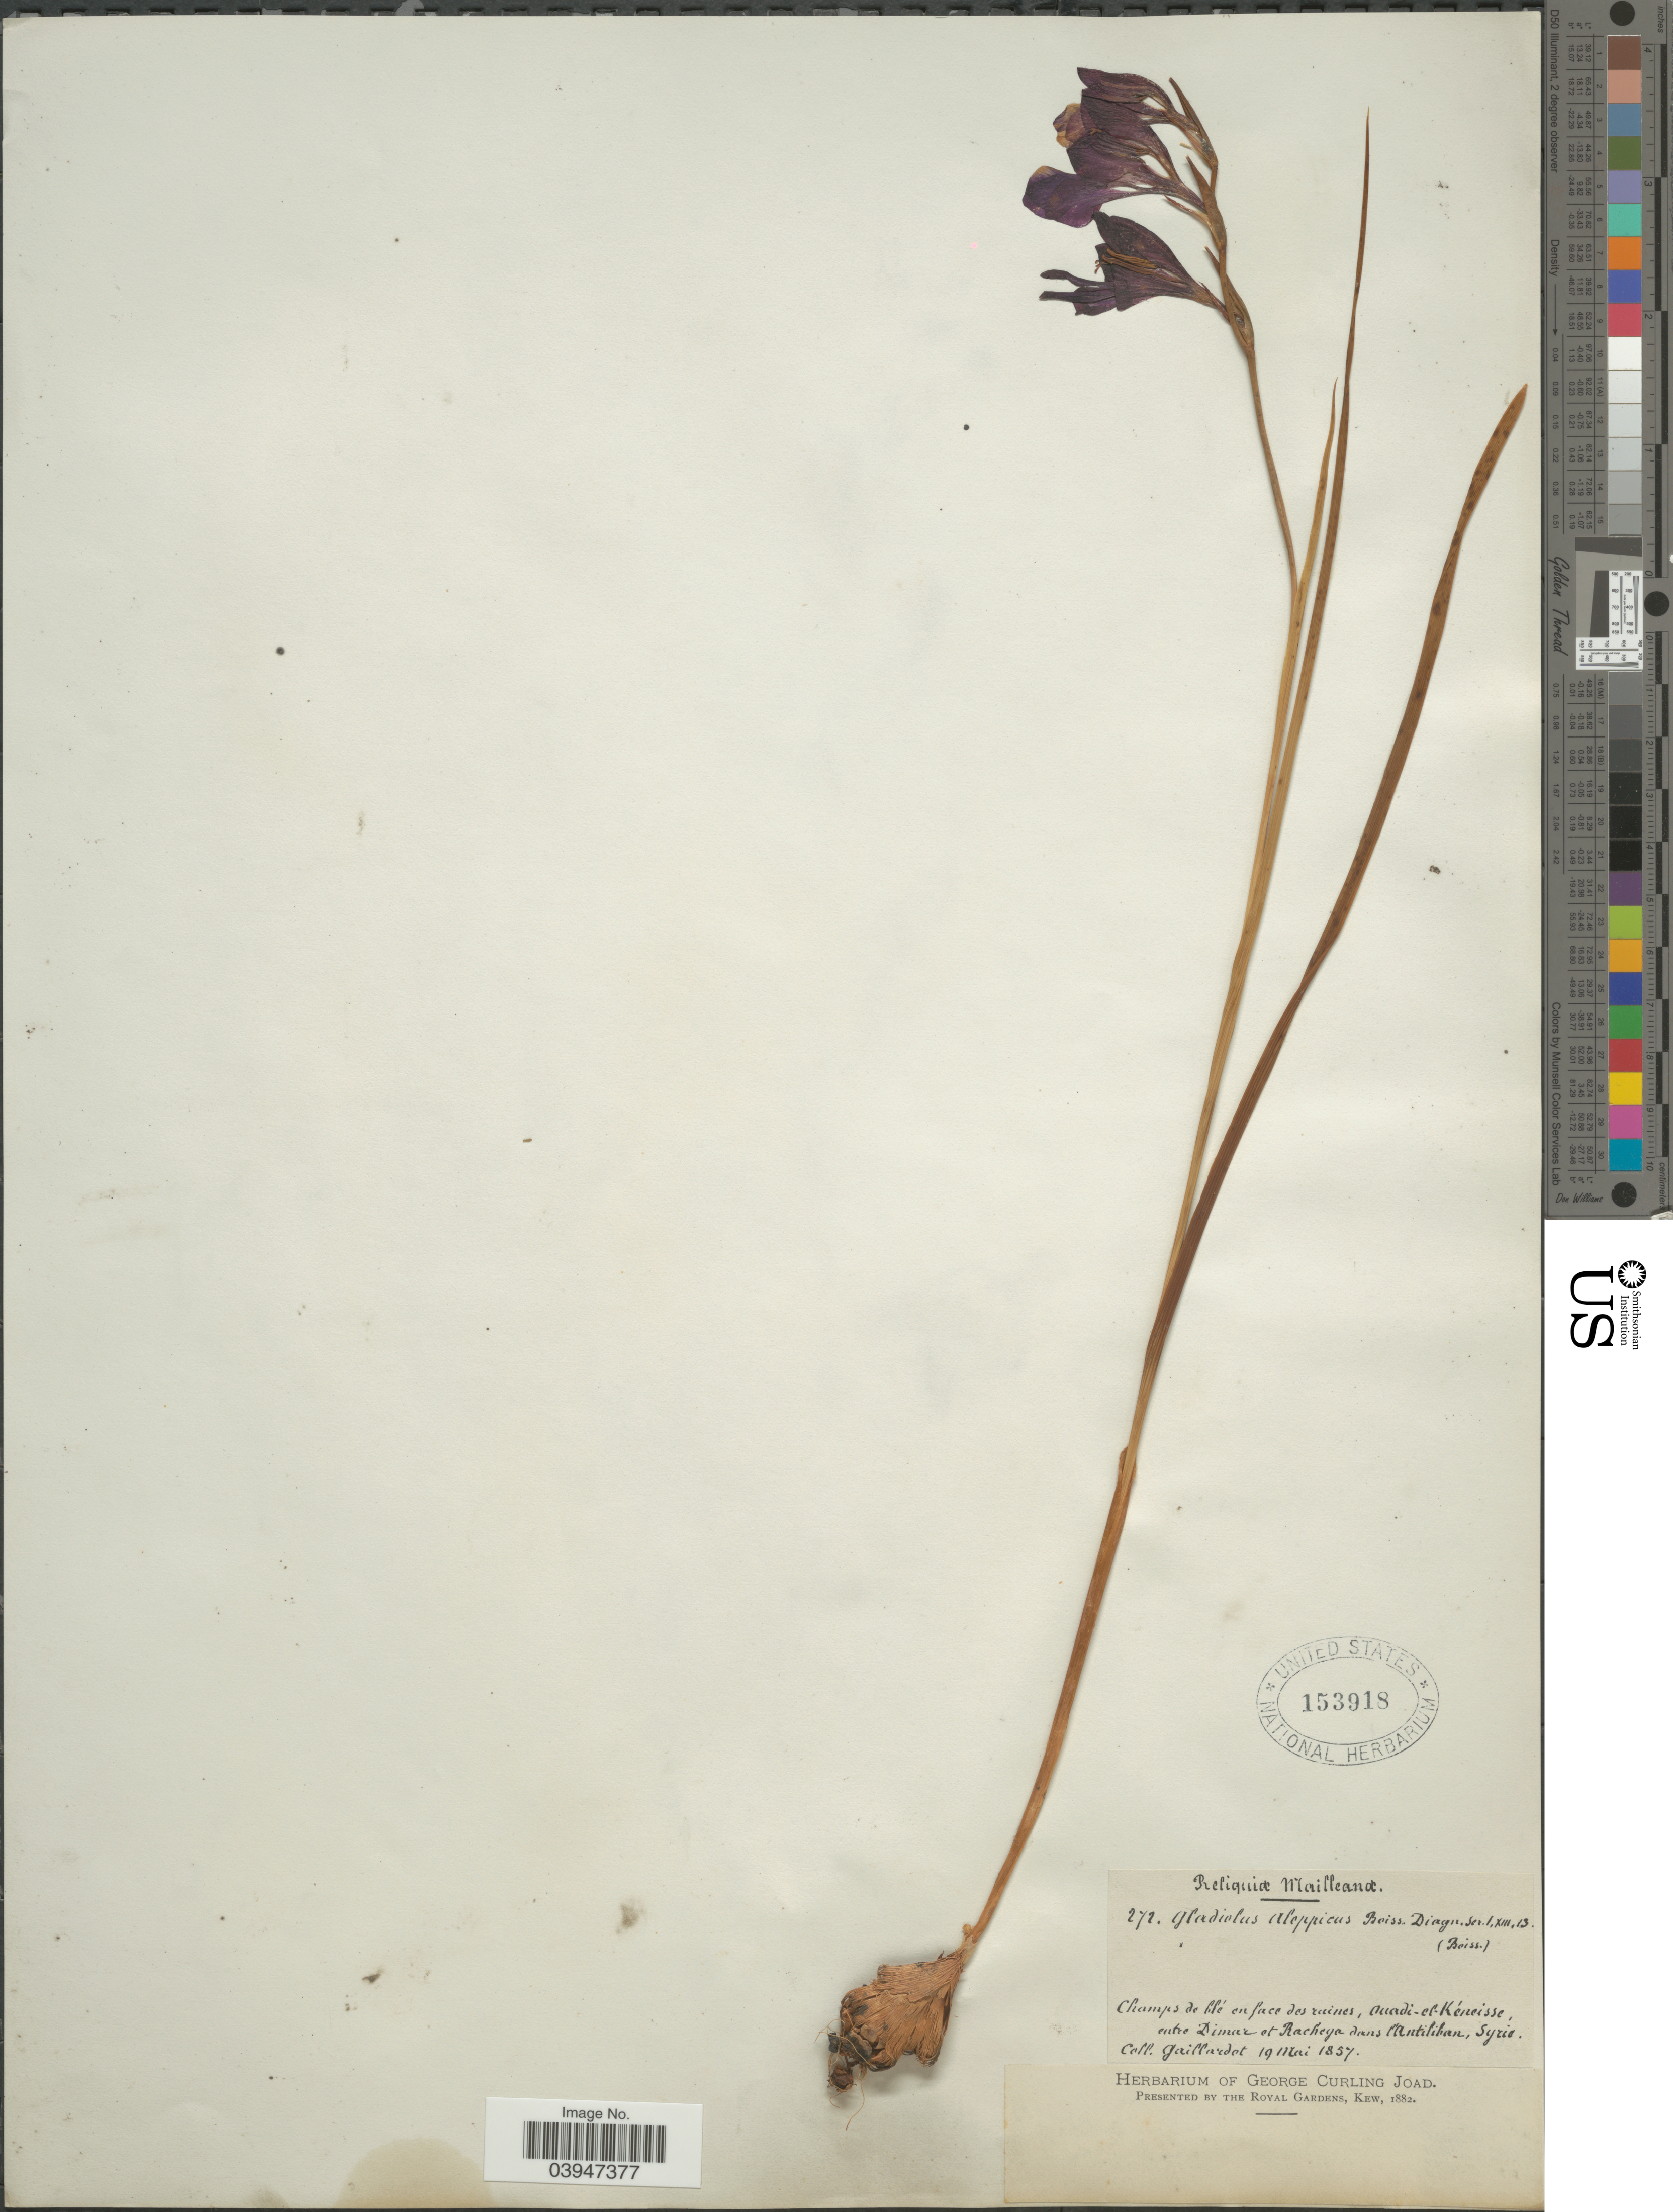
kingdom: Plantae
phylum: Tracheophyta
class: Liliopsida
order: Asparagales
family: Iridaceae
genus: Gladiolus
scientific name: Gladiolus aleppicus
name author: Boiss.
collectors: Gaillardot, --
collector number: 272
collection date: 1857-05-19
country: Syria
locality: Champs de blé en face des raines, Ouardi-el-Kéneisse, entre Dimar et Racheya dans l'Antilikan. [interpreted]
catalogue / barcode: US 153918